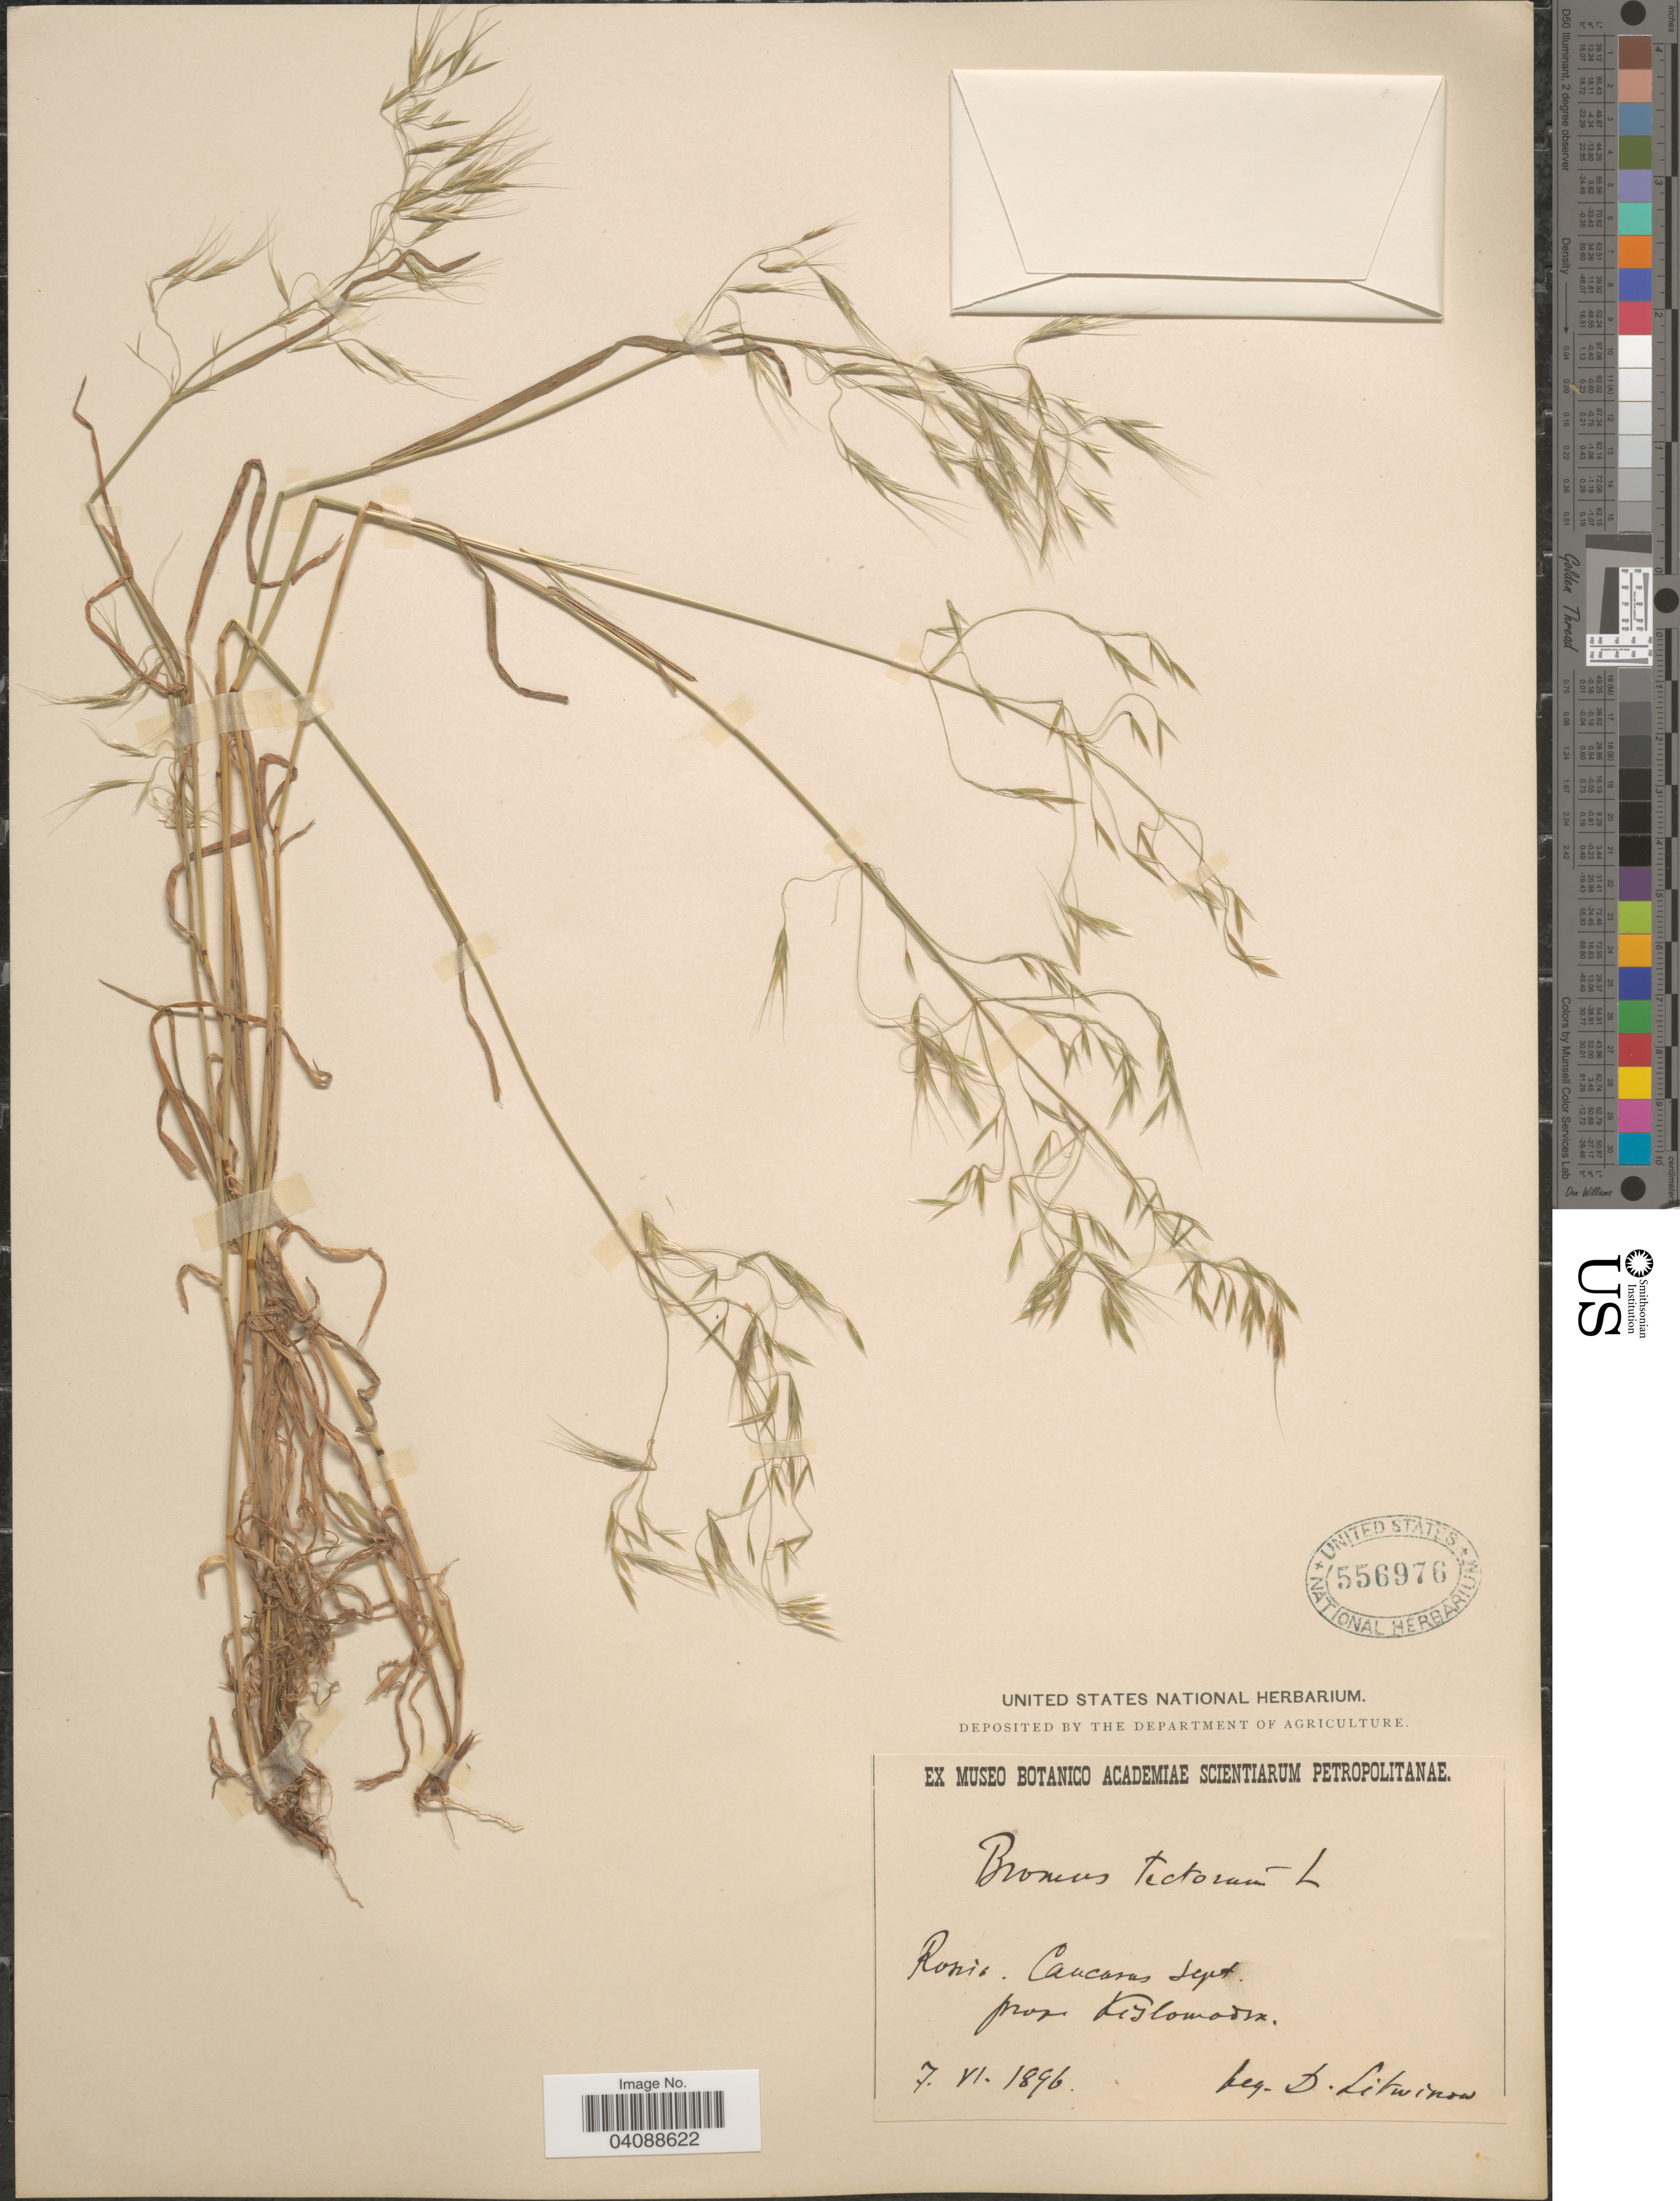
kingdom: Plantae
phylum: Tracheophyta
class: Liliopsida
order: Poales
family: Poaceae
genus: Bromus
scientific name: Bromus tectorum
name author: L.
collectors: D. Litwinow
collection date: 1896-06-07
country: Russian Federation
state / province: Stavropol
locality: Rossia. Caucasus Sept. prope Kislovodsk.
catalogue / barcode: US 556976